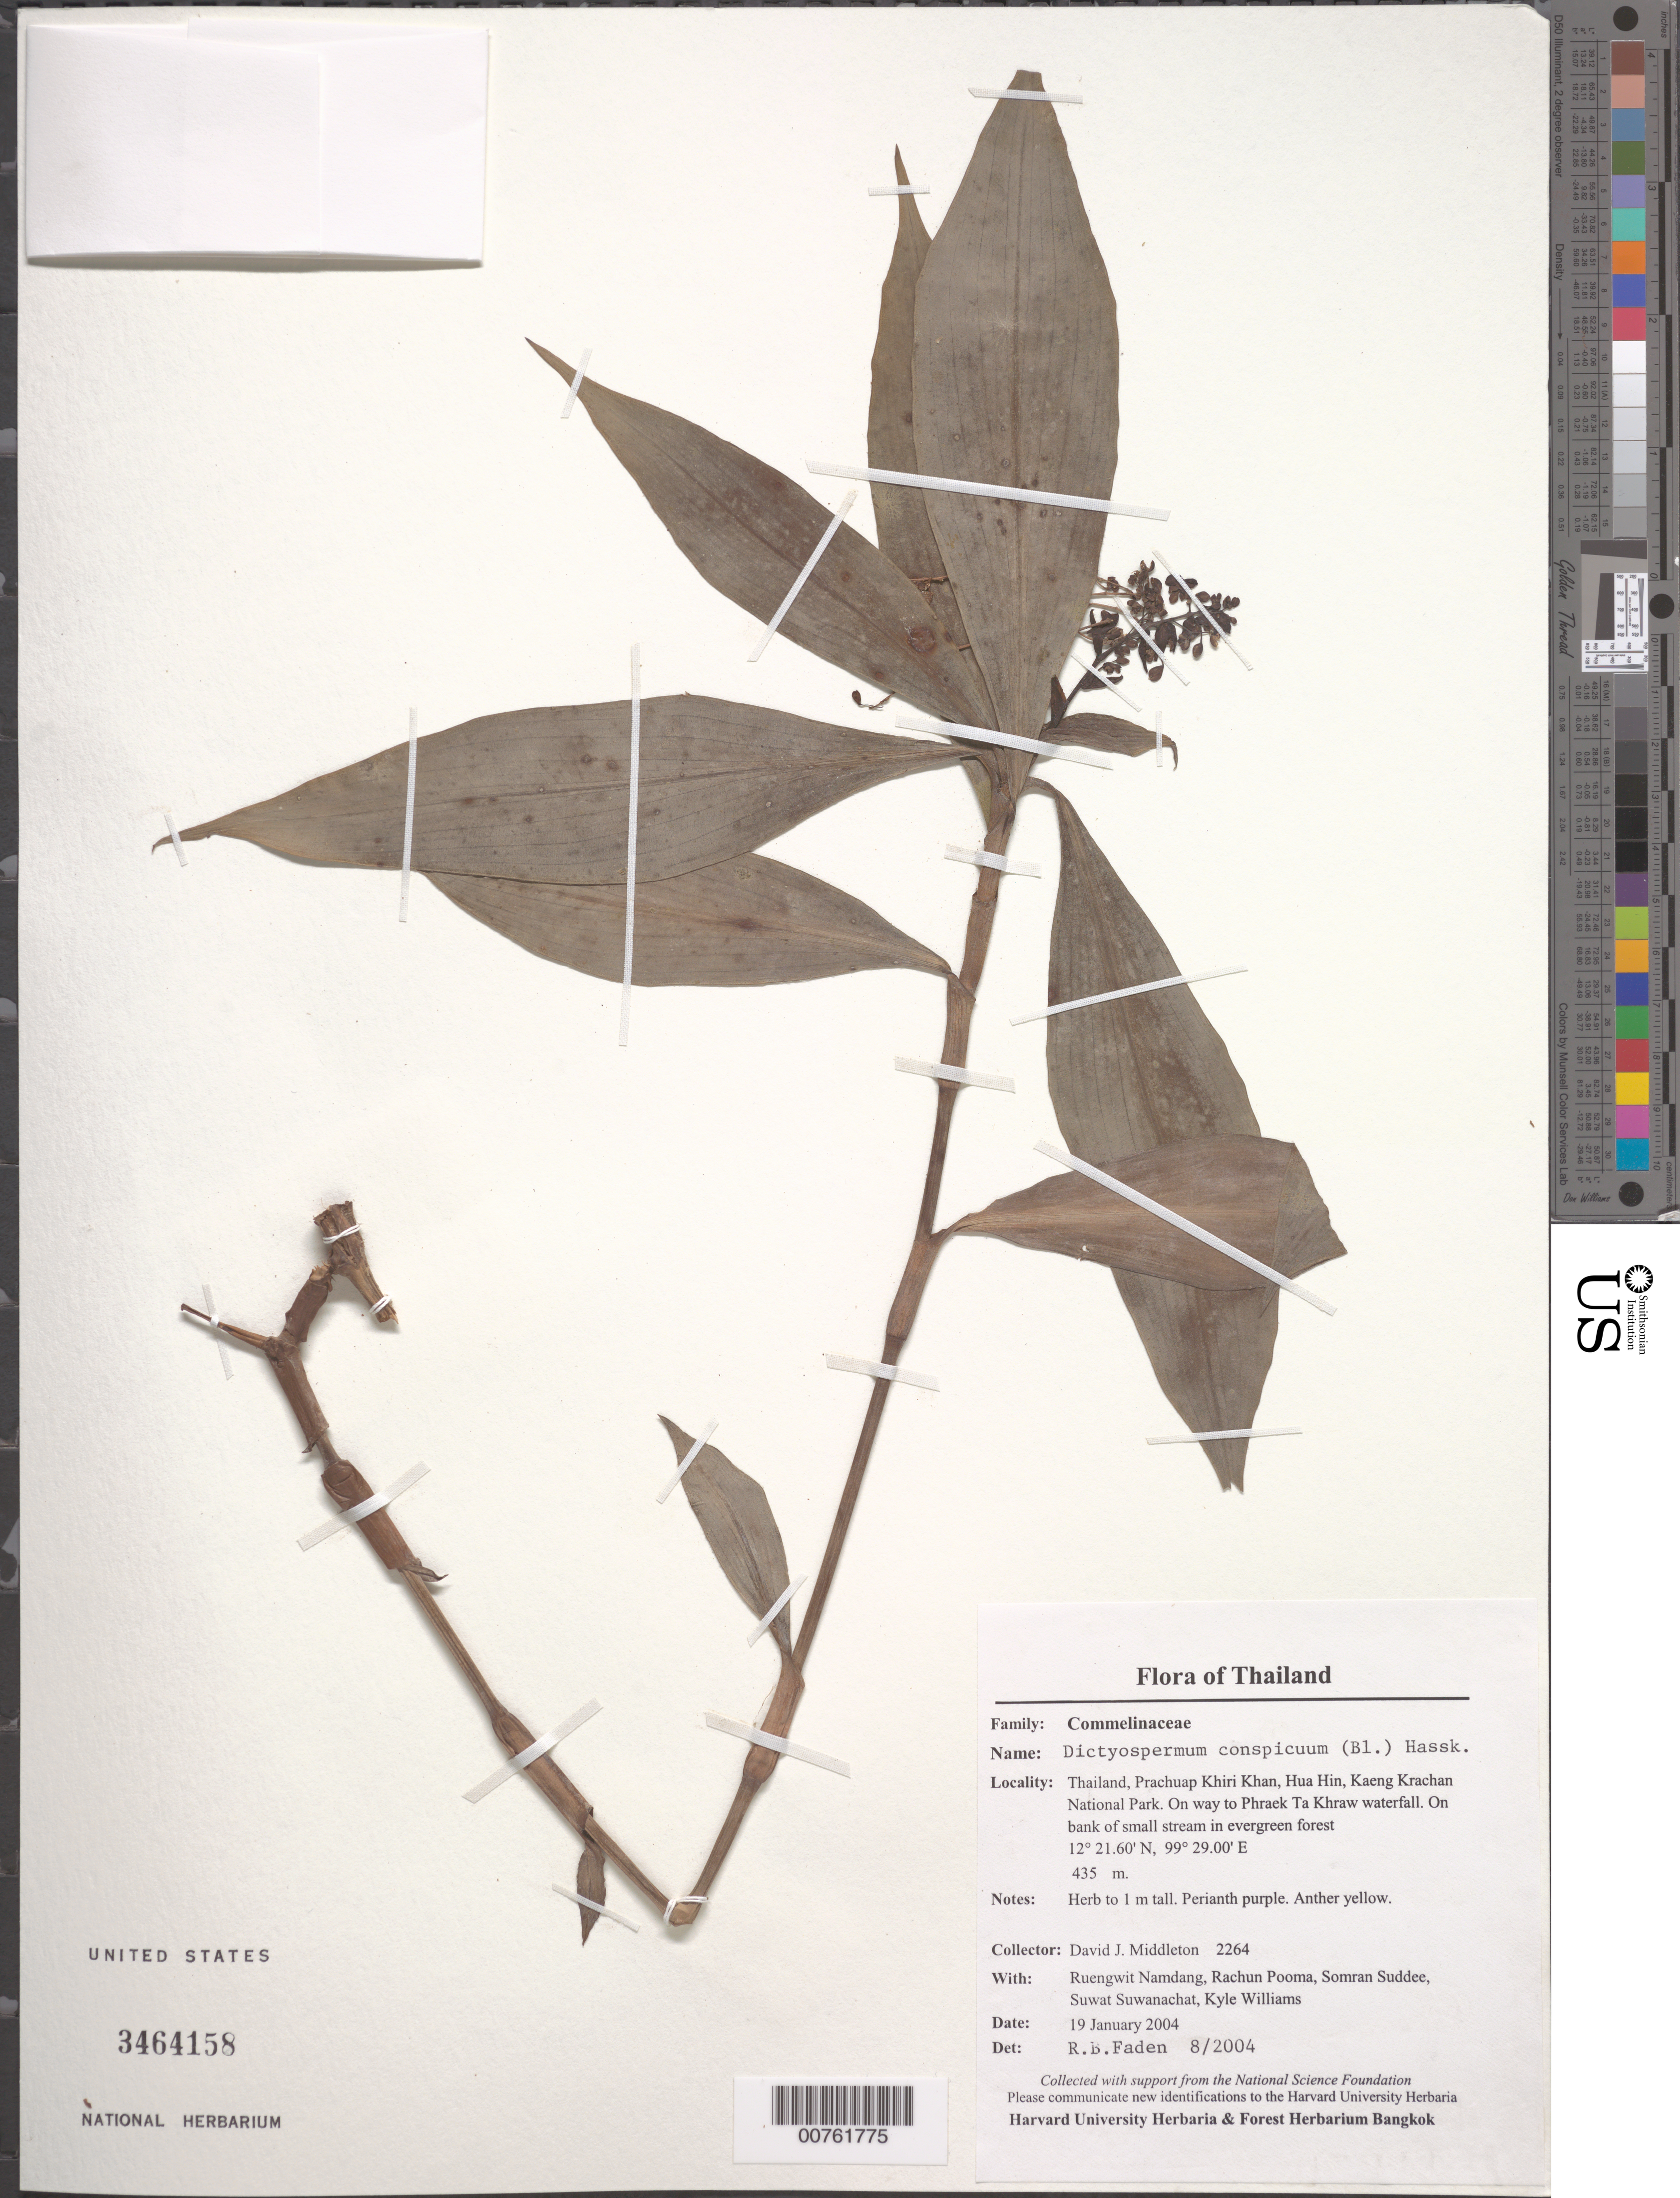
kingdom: Plantae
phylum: Tracheophyta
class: Liliopsida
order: Commelinales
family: Commelinaceae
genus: Dictyospermum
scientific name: Dictyospermum conspicuum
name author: (Blume) Hassk.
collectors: D. J. Middleton et al.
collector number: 2264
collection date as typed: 19 Jan 2004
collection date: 2004-01-19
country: Thailand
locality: Prachuap Khiri Khan, Hua Hin, Kaeng Krachan National Park.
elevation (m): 435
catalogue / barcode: US 3464158